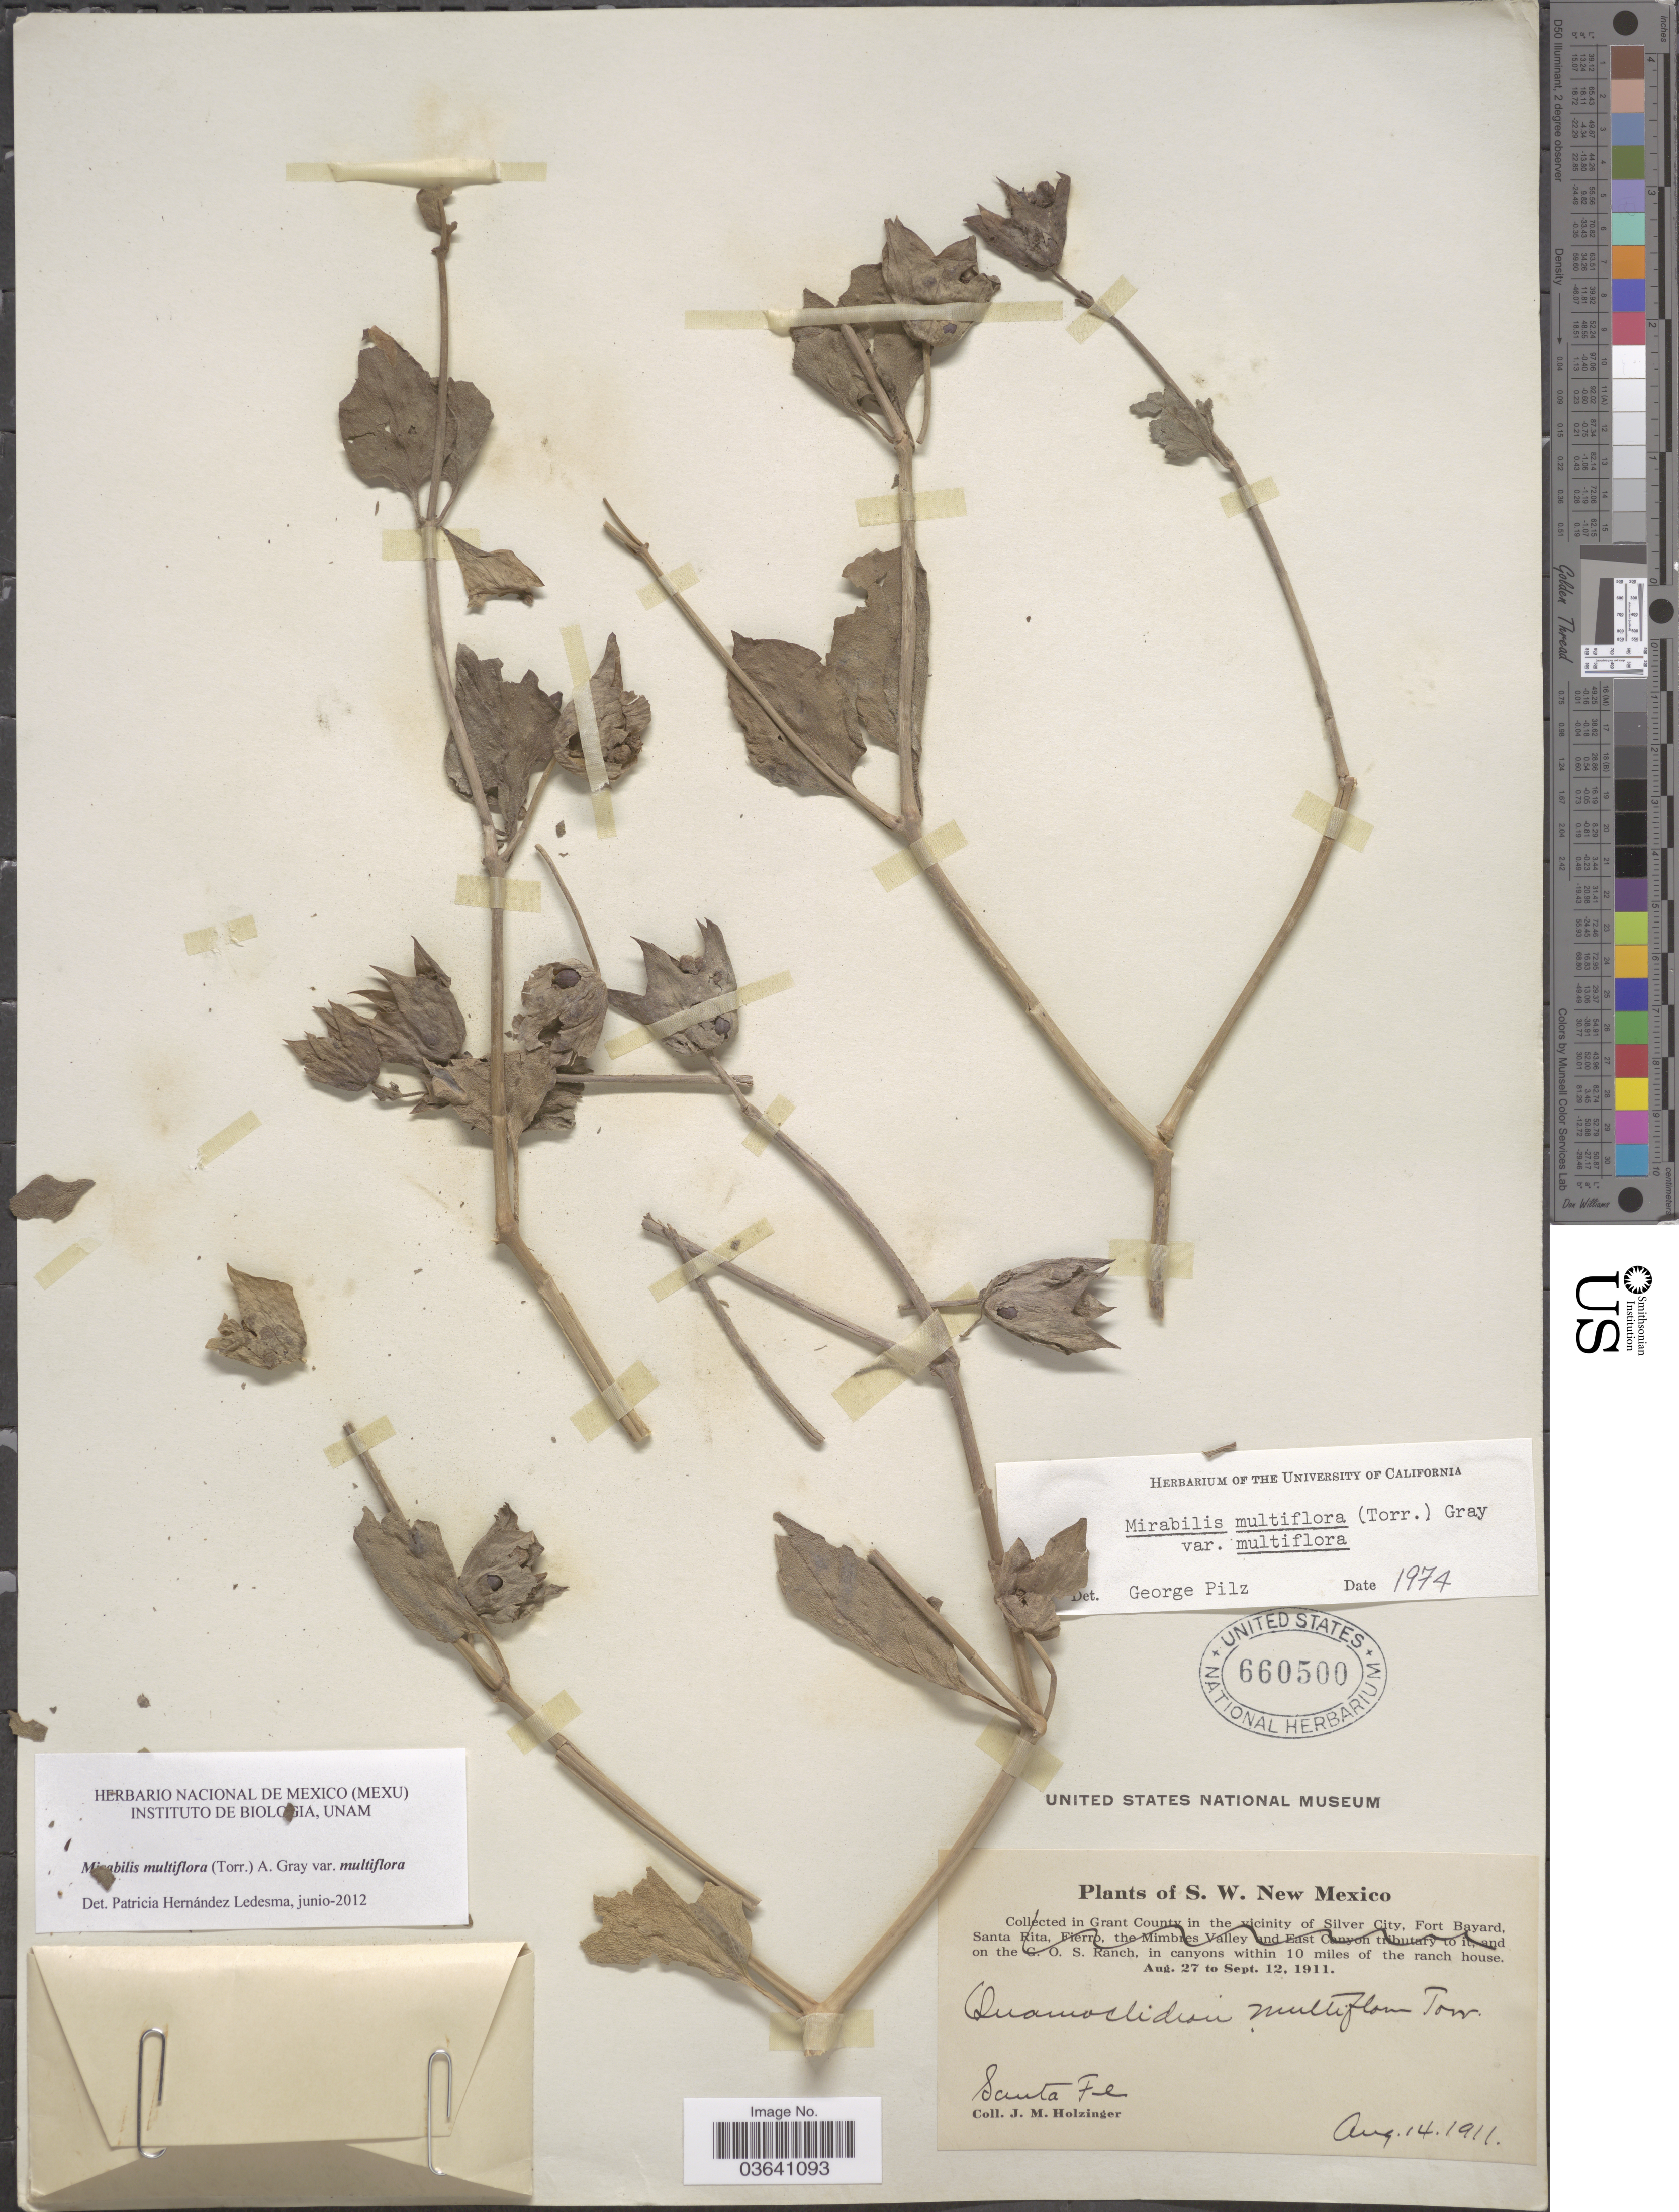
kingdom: Plantae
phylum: Tracheophyta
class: Magnoliopsida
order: Caryophyllales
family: Nyctaginaceae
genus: Mirabilis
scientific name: Mirabilis multiflora var. multiflora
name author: (Torr.) A. Gray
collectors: J. M. Holzinger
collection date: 1911-08-14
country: United States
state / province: New Mexico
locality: S.w. New Mexico. Santa Fe.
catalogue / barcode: US 660500